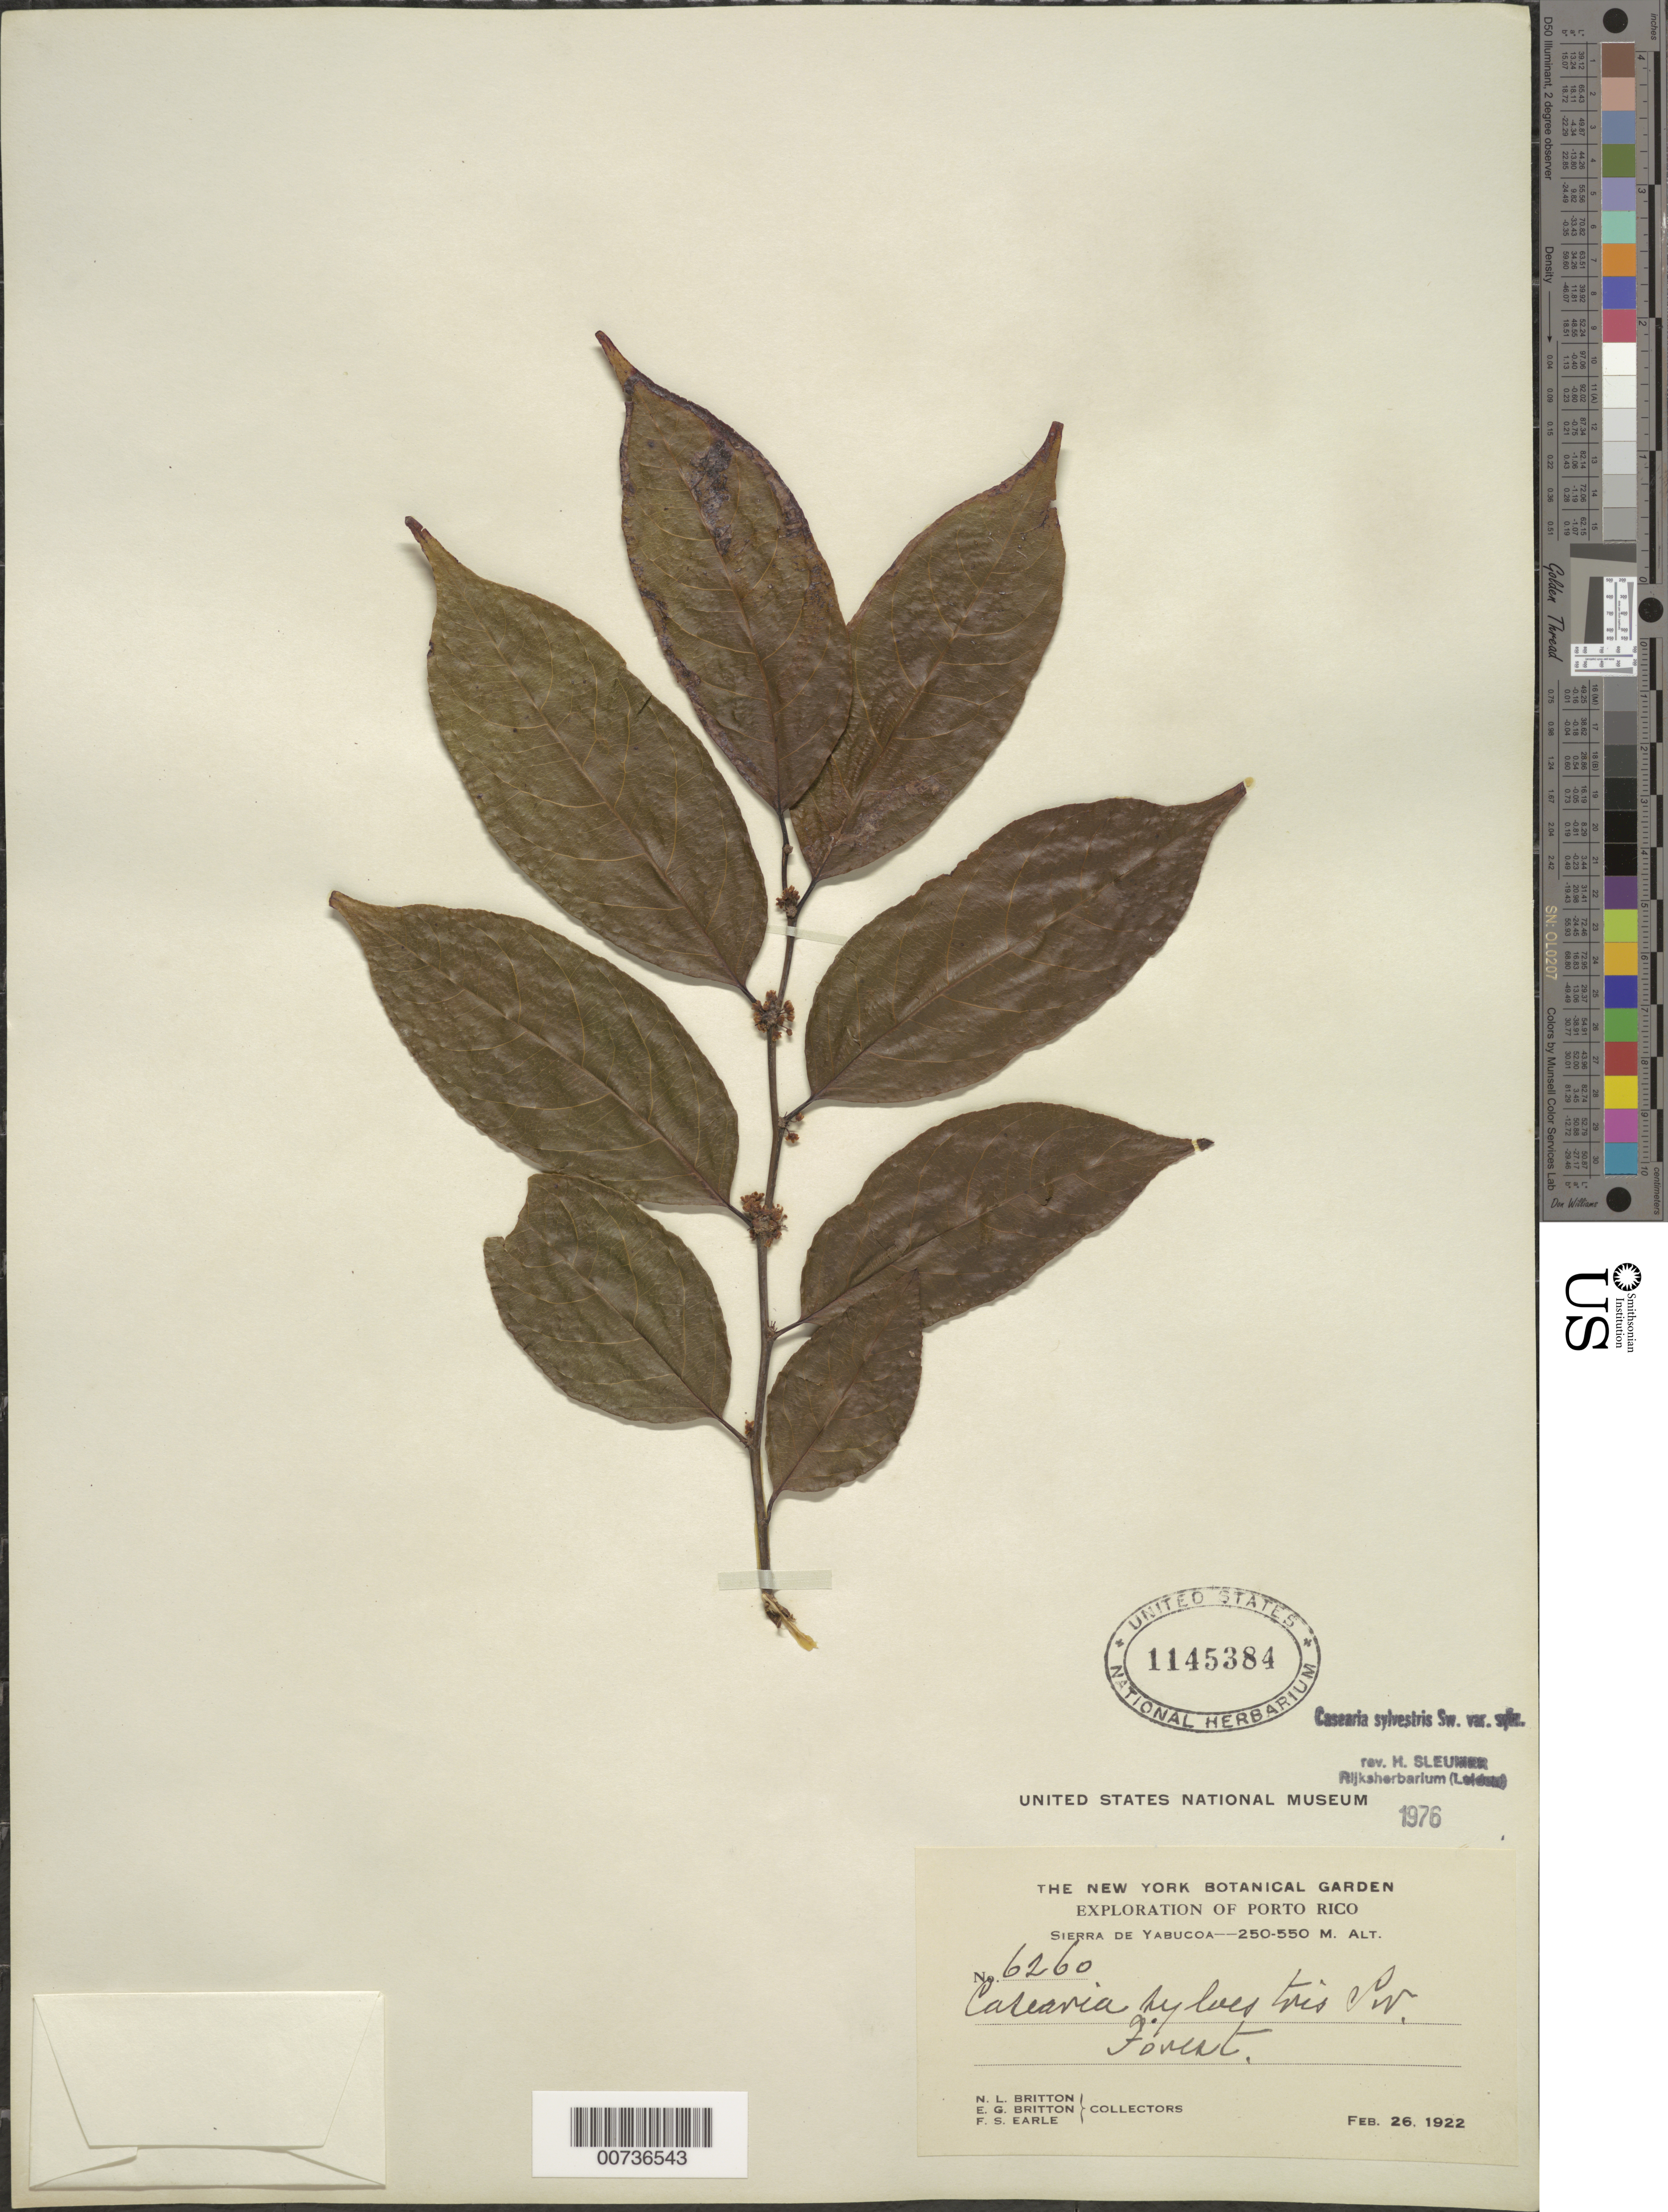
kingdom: Plantae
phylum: Tracheophyta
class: Magnoliopsida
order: Malpighiales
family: Salicaceae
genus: Casearia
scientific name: Casearia sylvestris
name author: Sw.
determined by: Sleumer, H. O.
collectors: N. Britton, E. G. Britton & F. S. Earle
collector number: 6260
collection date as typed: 26 Feb 1922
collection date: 1922-02-26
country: Puerto Rico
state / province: Yabucoa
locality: Sierra de Yabucoa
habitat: Forest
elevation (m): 250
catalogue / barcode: US 1145384